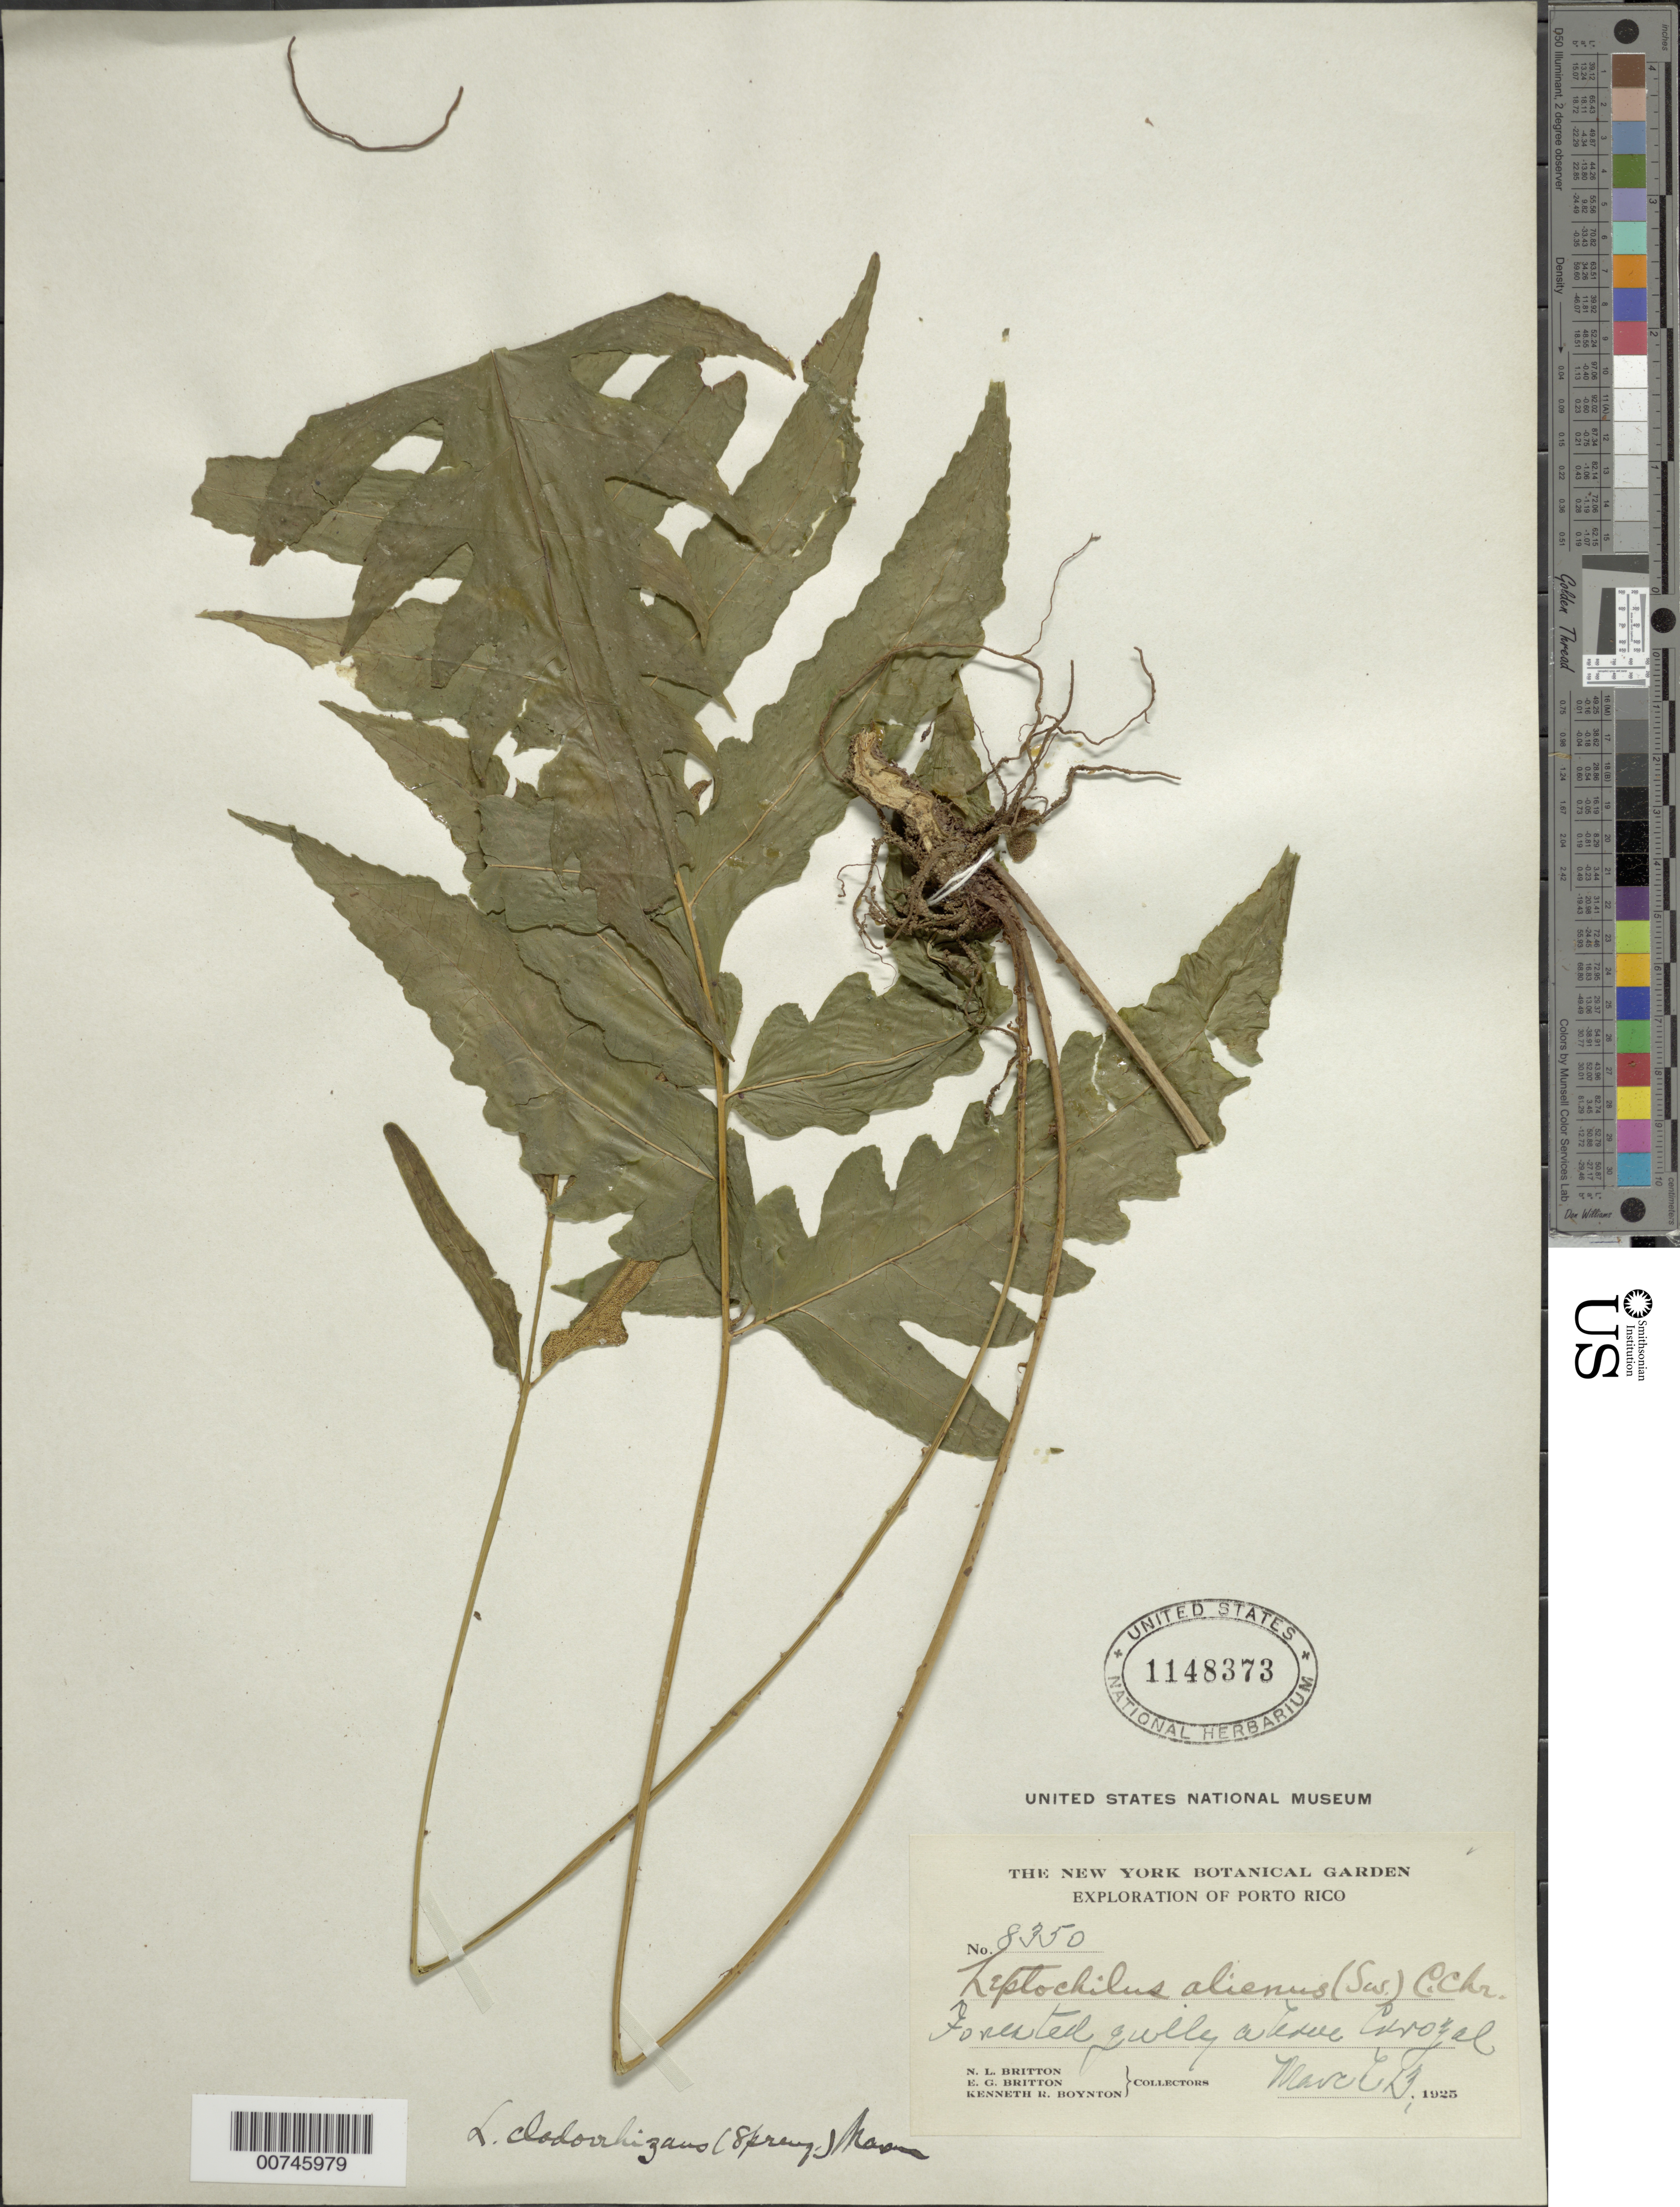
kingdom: Plantae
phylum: Tracheophyta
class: Polypodiopsida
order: Polypodiales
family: Dryopteridaceae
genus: Bolbitis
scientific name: Bolbitis portoricensis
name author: (Spreng.) Hennipman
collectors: N. Britton, E. G. Britton & K. Boyton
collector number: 8350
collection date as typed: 13 Mar 1925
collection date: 1925-03-13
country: Puerto Rico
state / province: Corozal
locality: Above Corozal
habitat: Forested gully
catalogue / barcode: US 1148373